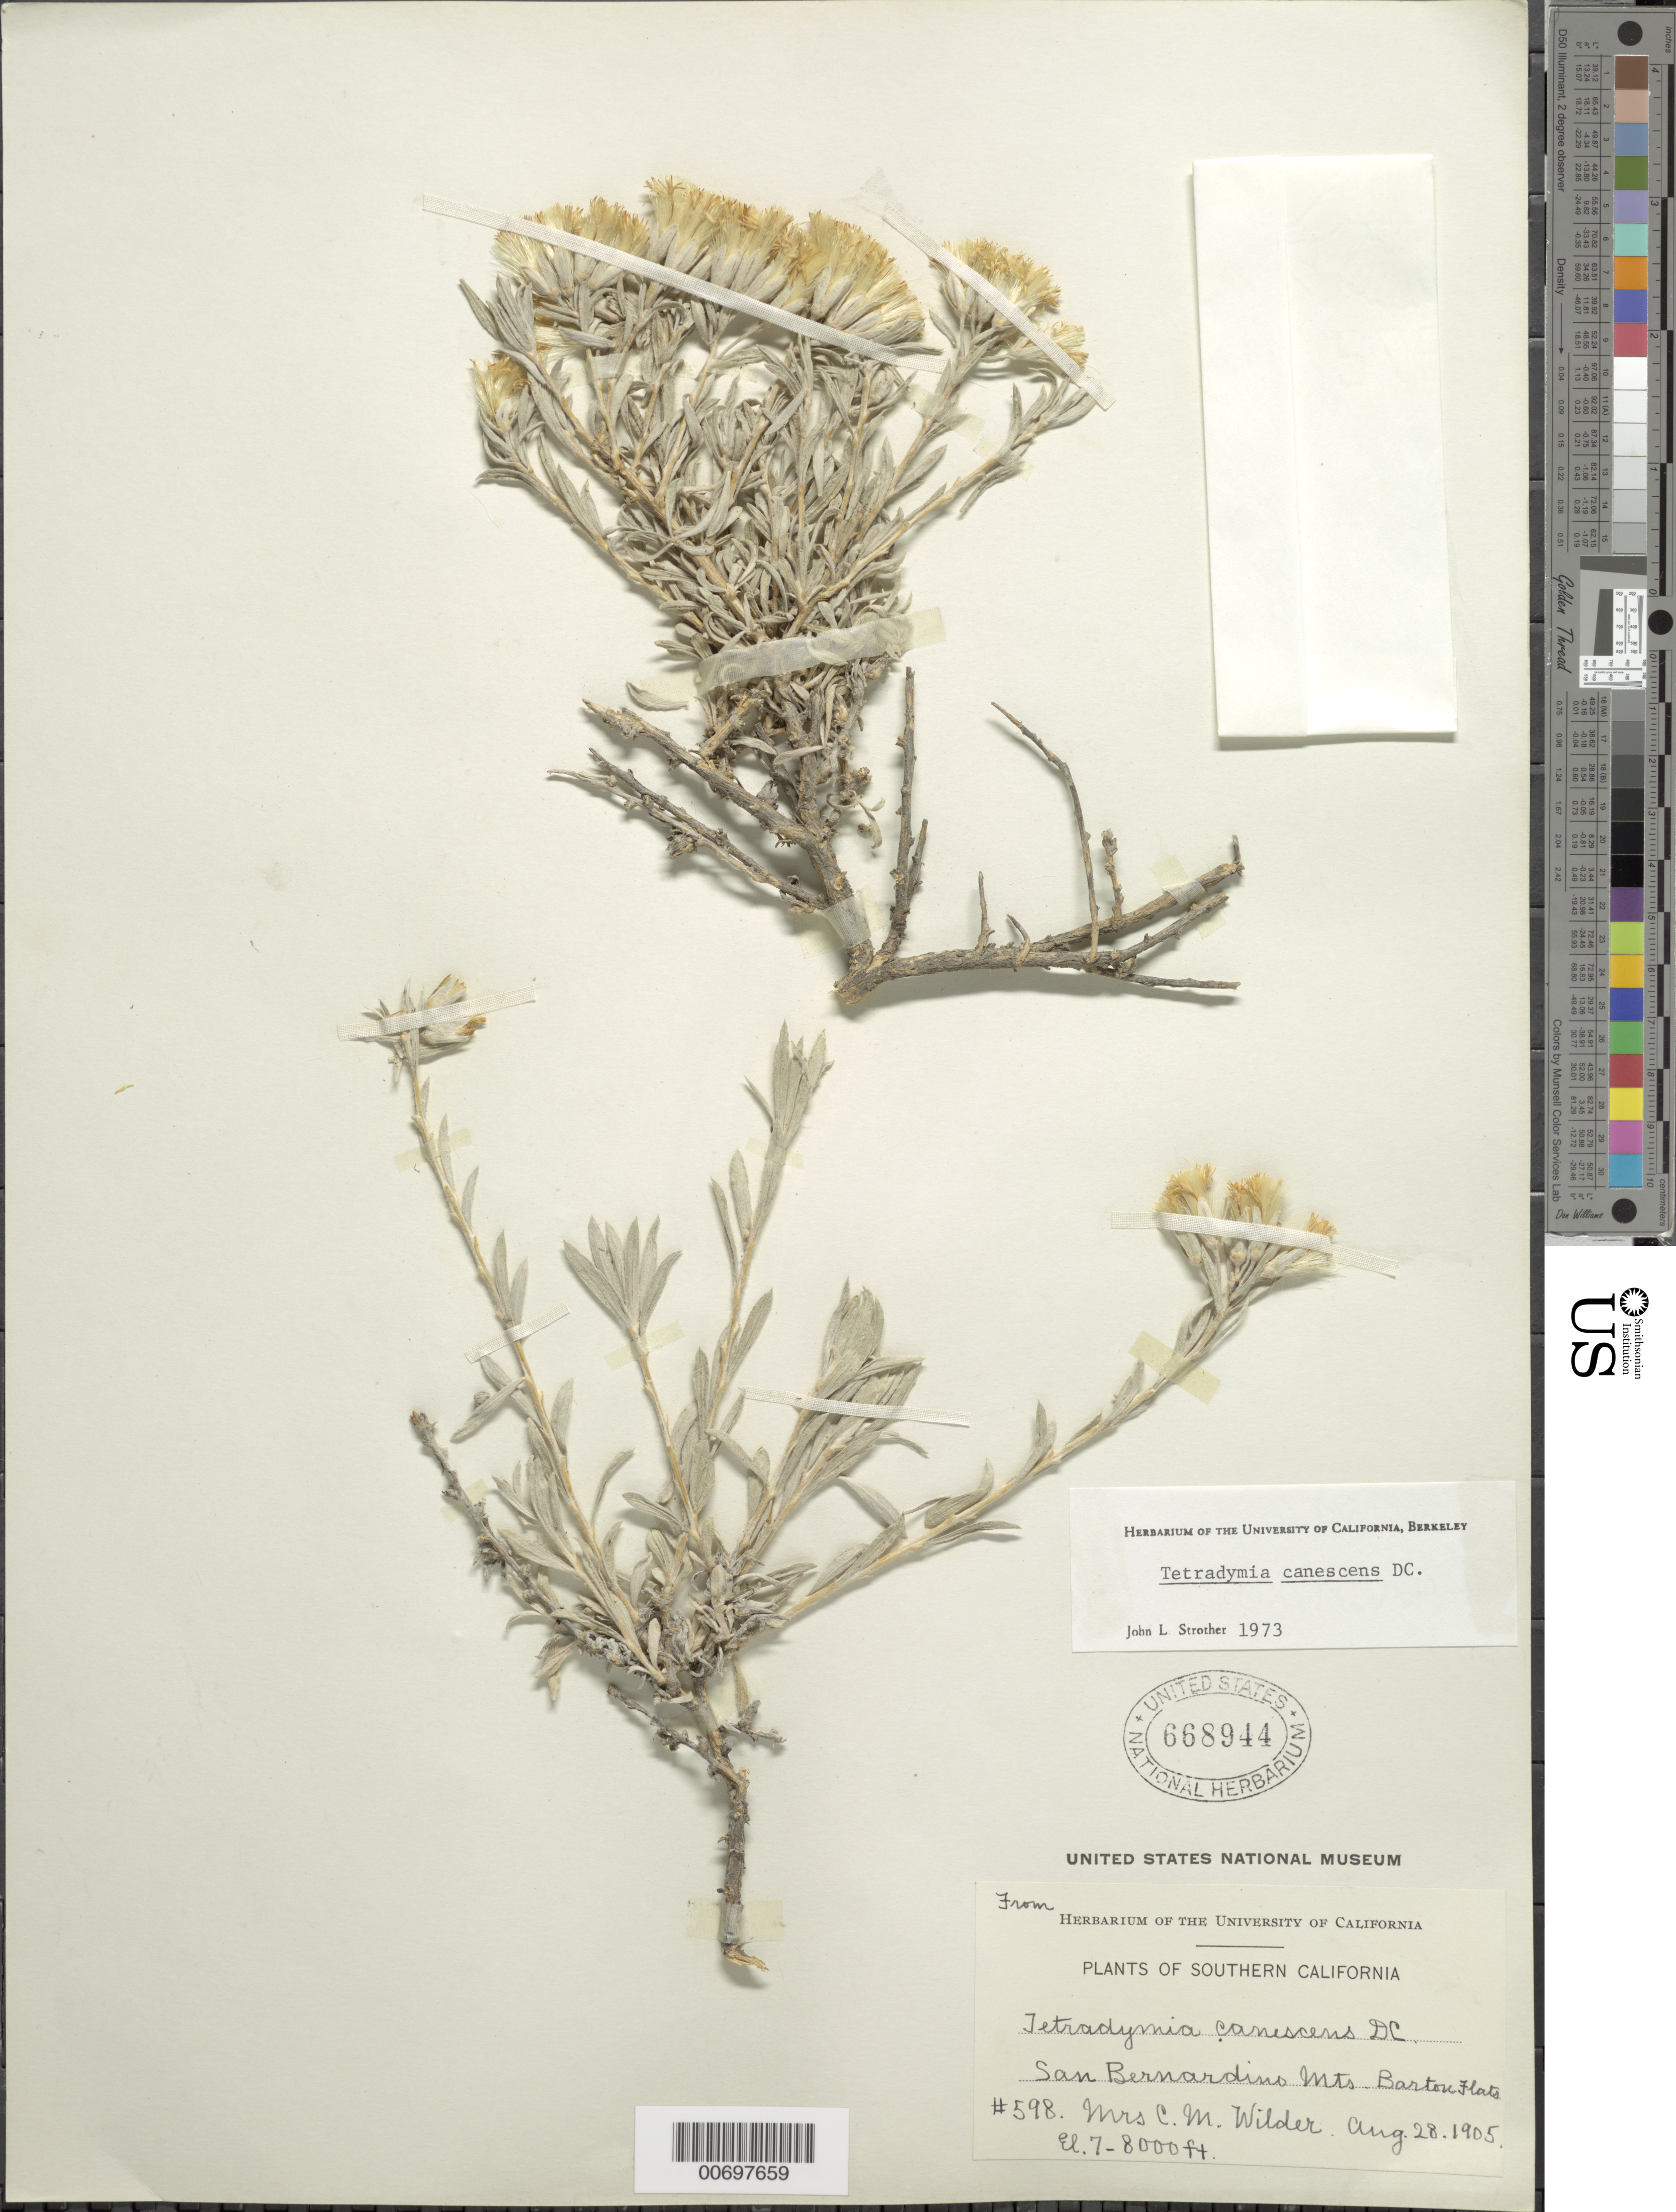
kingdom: Plantae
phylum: Tracheophyta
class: Magnoliopsida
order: Asterales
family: Asteraceae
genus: Tetradymia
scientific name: Tetradymia canescens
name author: DC.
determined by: Strother, J. L., (UC), University of California Berkeley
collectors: C. Wilder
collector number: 598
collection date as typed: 28 Aug 1905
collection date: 1905-08-28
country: United States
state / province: California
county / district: San Bernardino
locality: San Bernardino Mts., Barstow Flats.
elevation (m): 2134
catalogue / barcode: US 668944